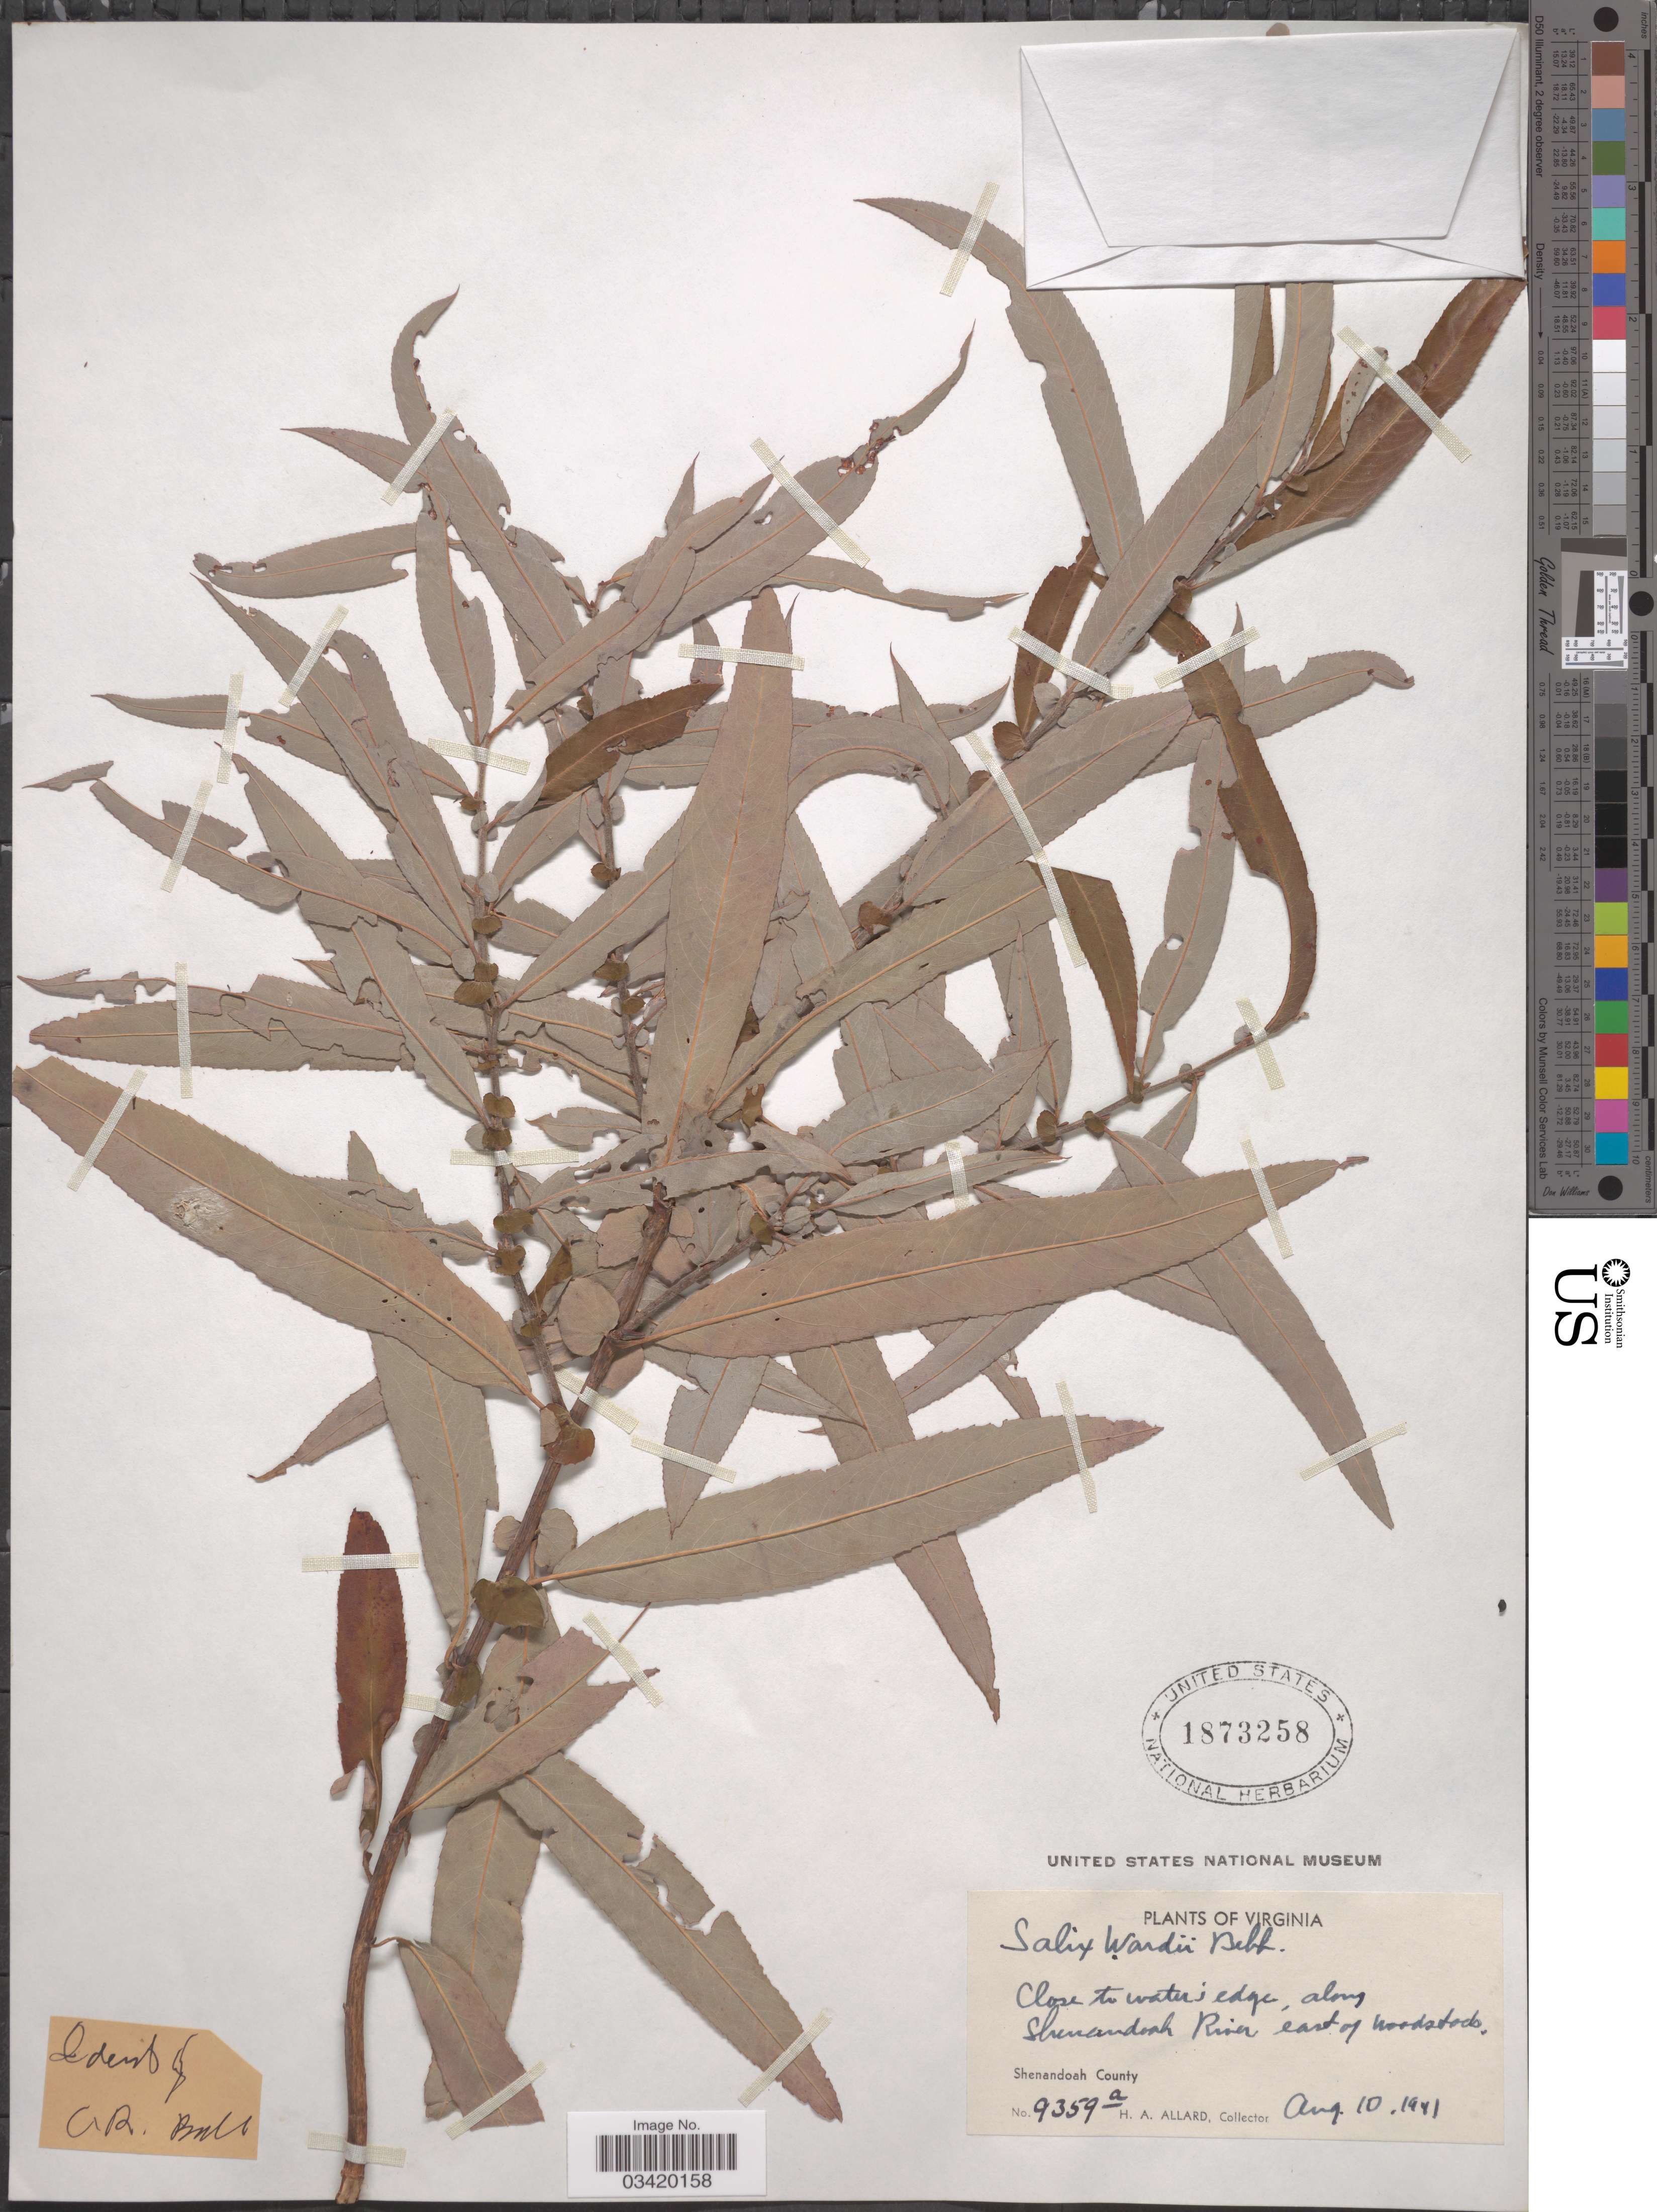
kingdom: Plantae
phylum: Tracheophyta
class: Magnoliopsida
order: Malpighiales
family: Salicaceae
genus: Salix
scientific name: Salix caroliniana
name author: Michx.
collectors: H. A. Allard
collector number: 9359a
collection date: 1941-08-10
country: United States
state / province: Virginia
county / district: Shenandoah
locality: Close to water's edge, along Shenandoah River east of Woodstock. Shenandoah County.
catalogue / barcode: US 1873258